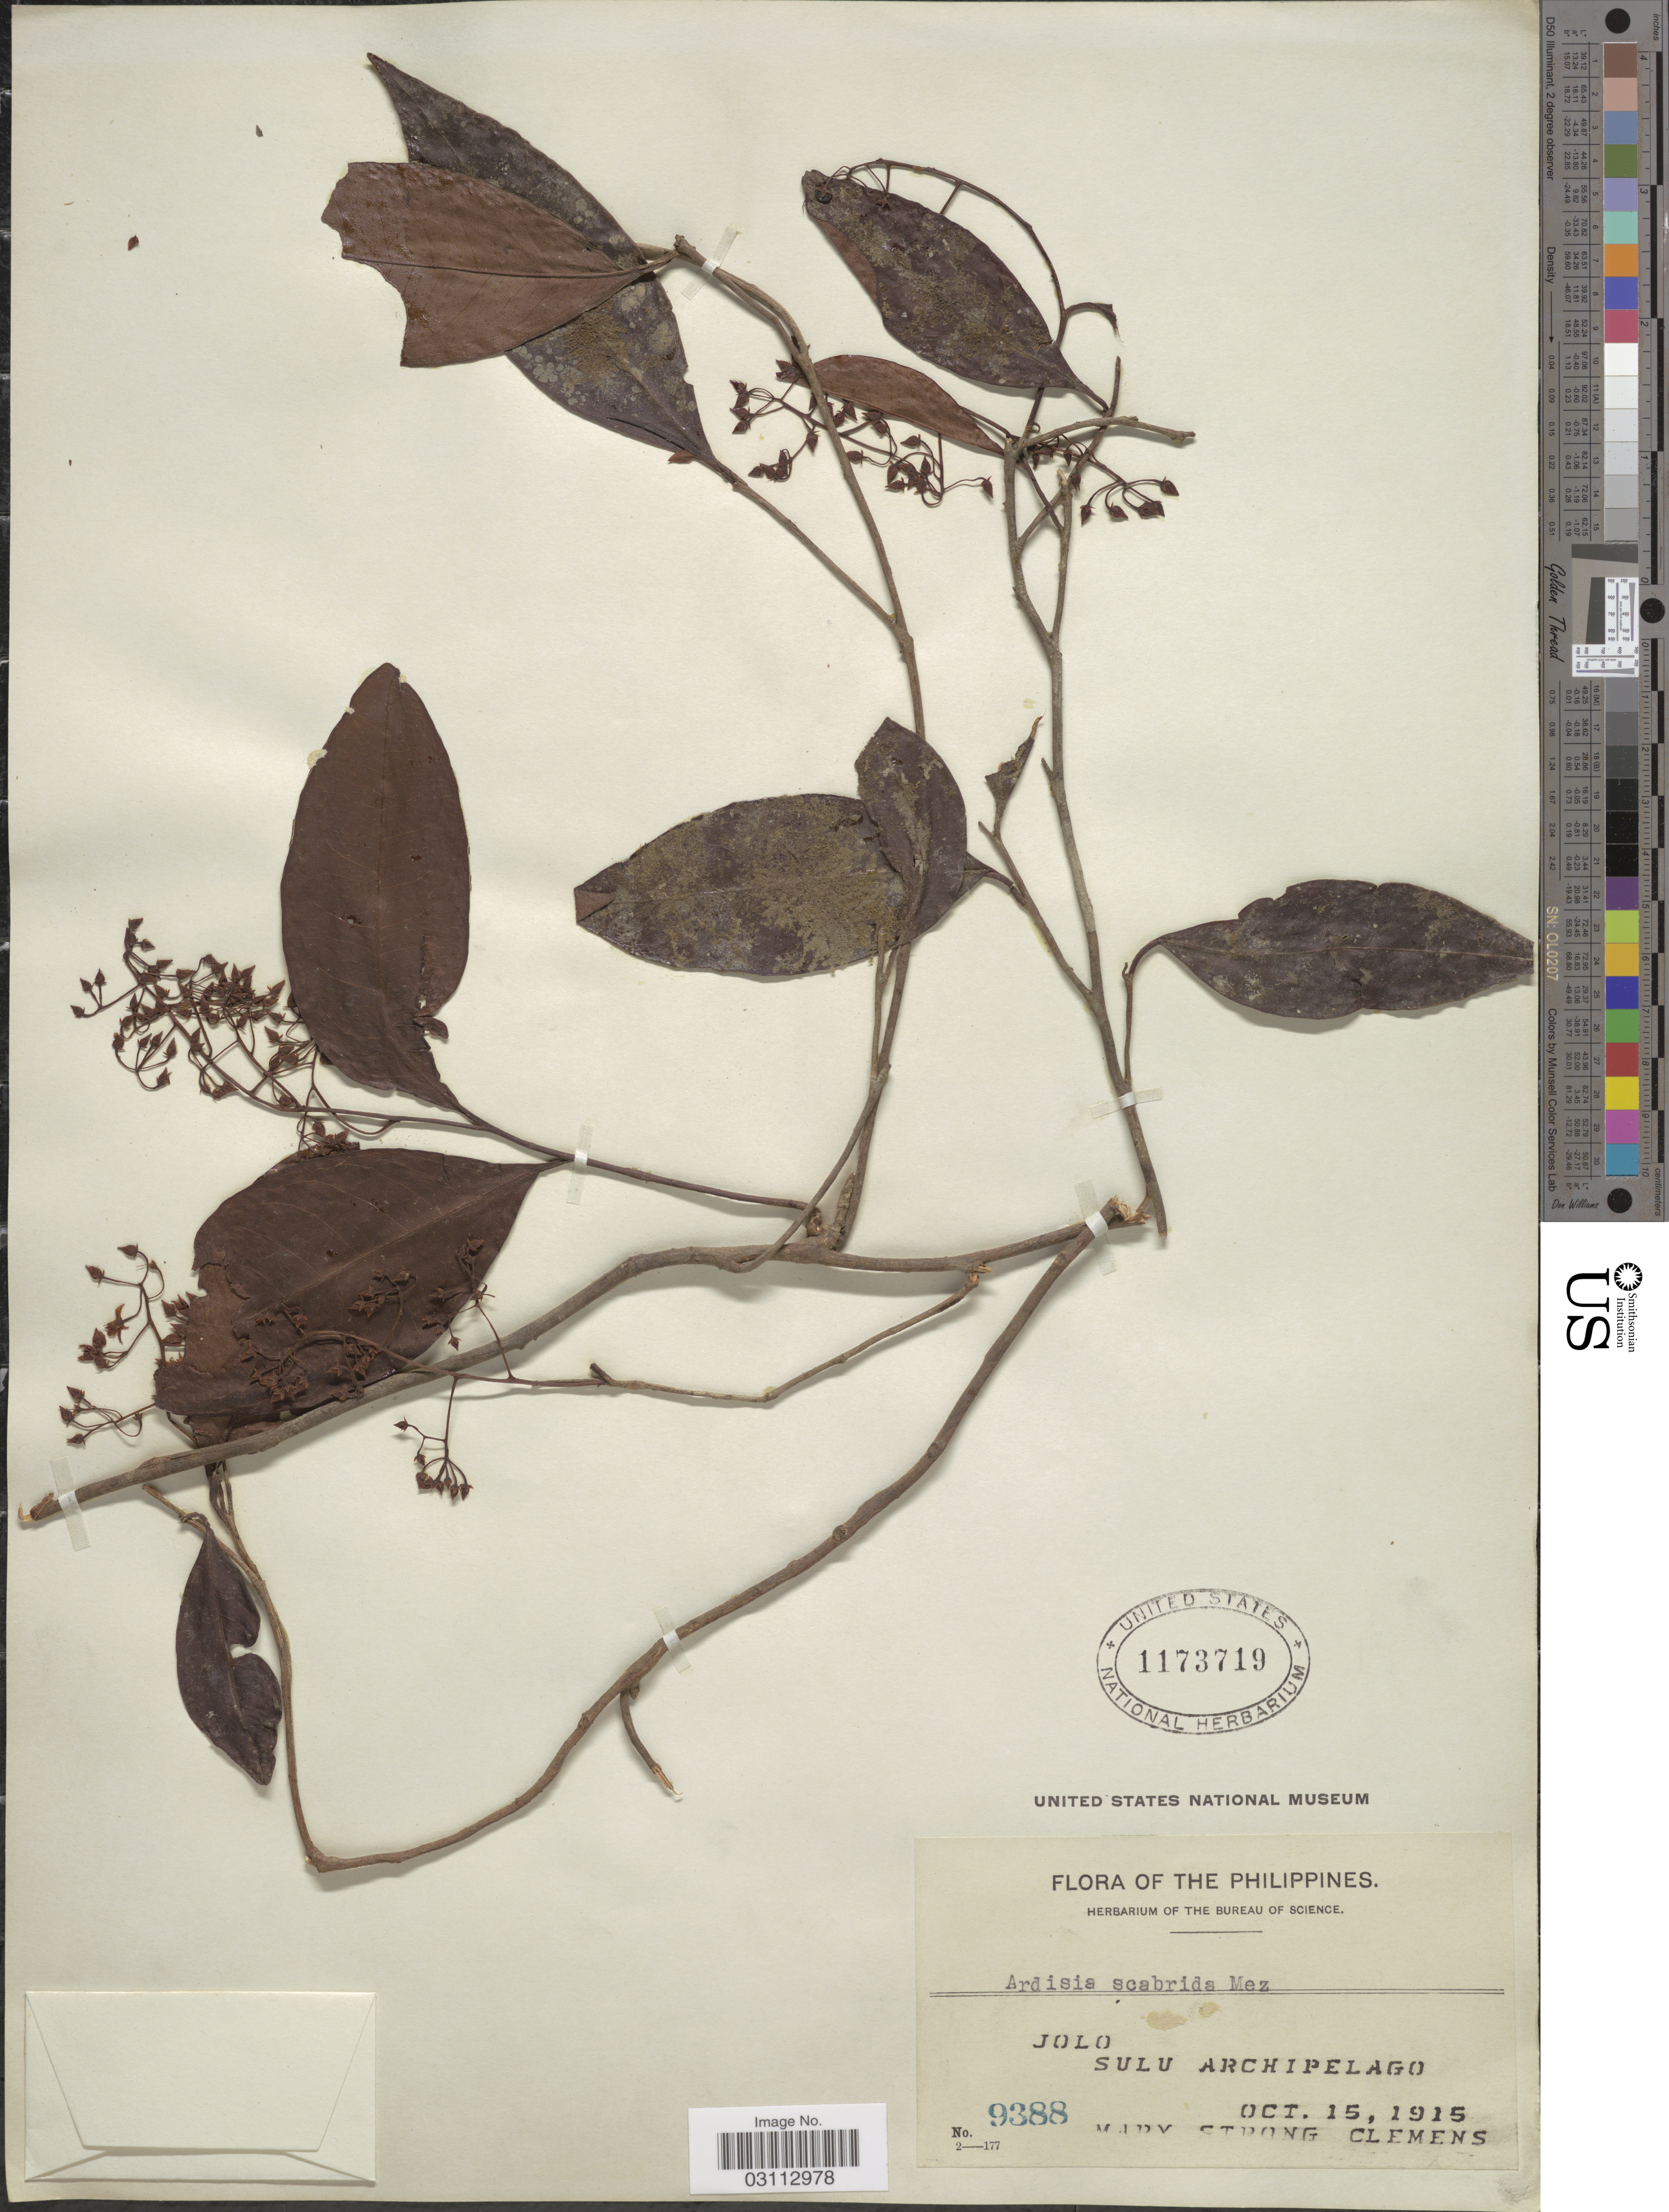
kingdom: Plantae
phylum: Tracheophyta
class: Magnoliopsida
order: Ericales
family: Primulaceae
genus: Ardisia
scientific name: Ardisia scabrida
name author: Mez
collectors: M. S. Clemens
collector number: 9388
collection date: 1915-10-15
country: Philippines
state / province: Muslim Mindanao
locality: Jolo. Sulu Archipelago.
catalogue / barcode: US 1173719